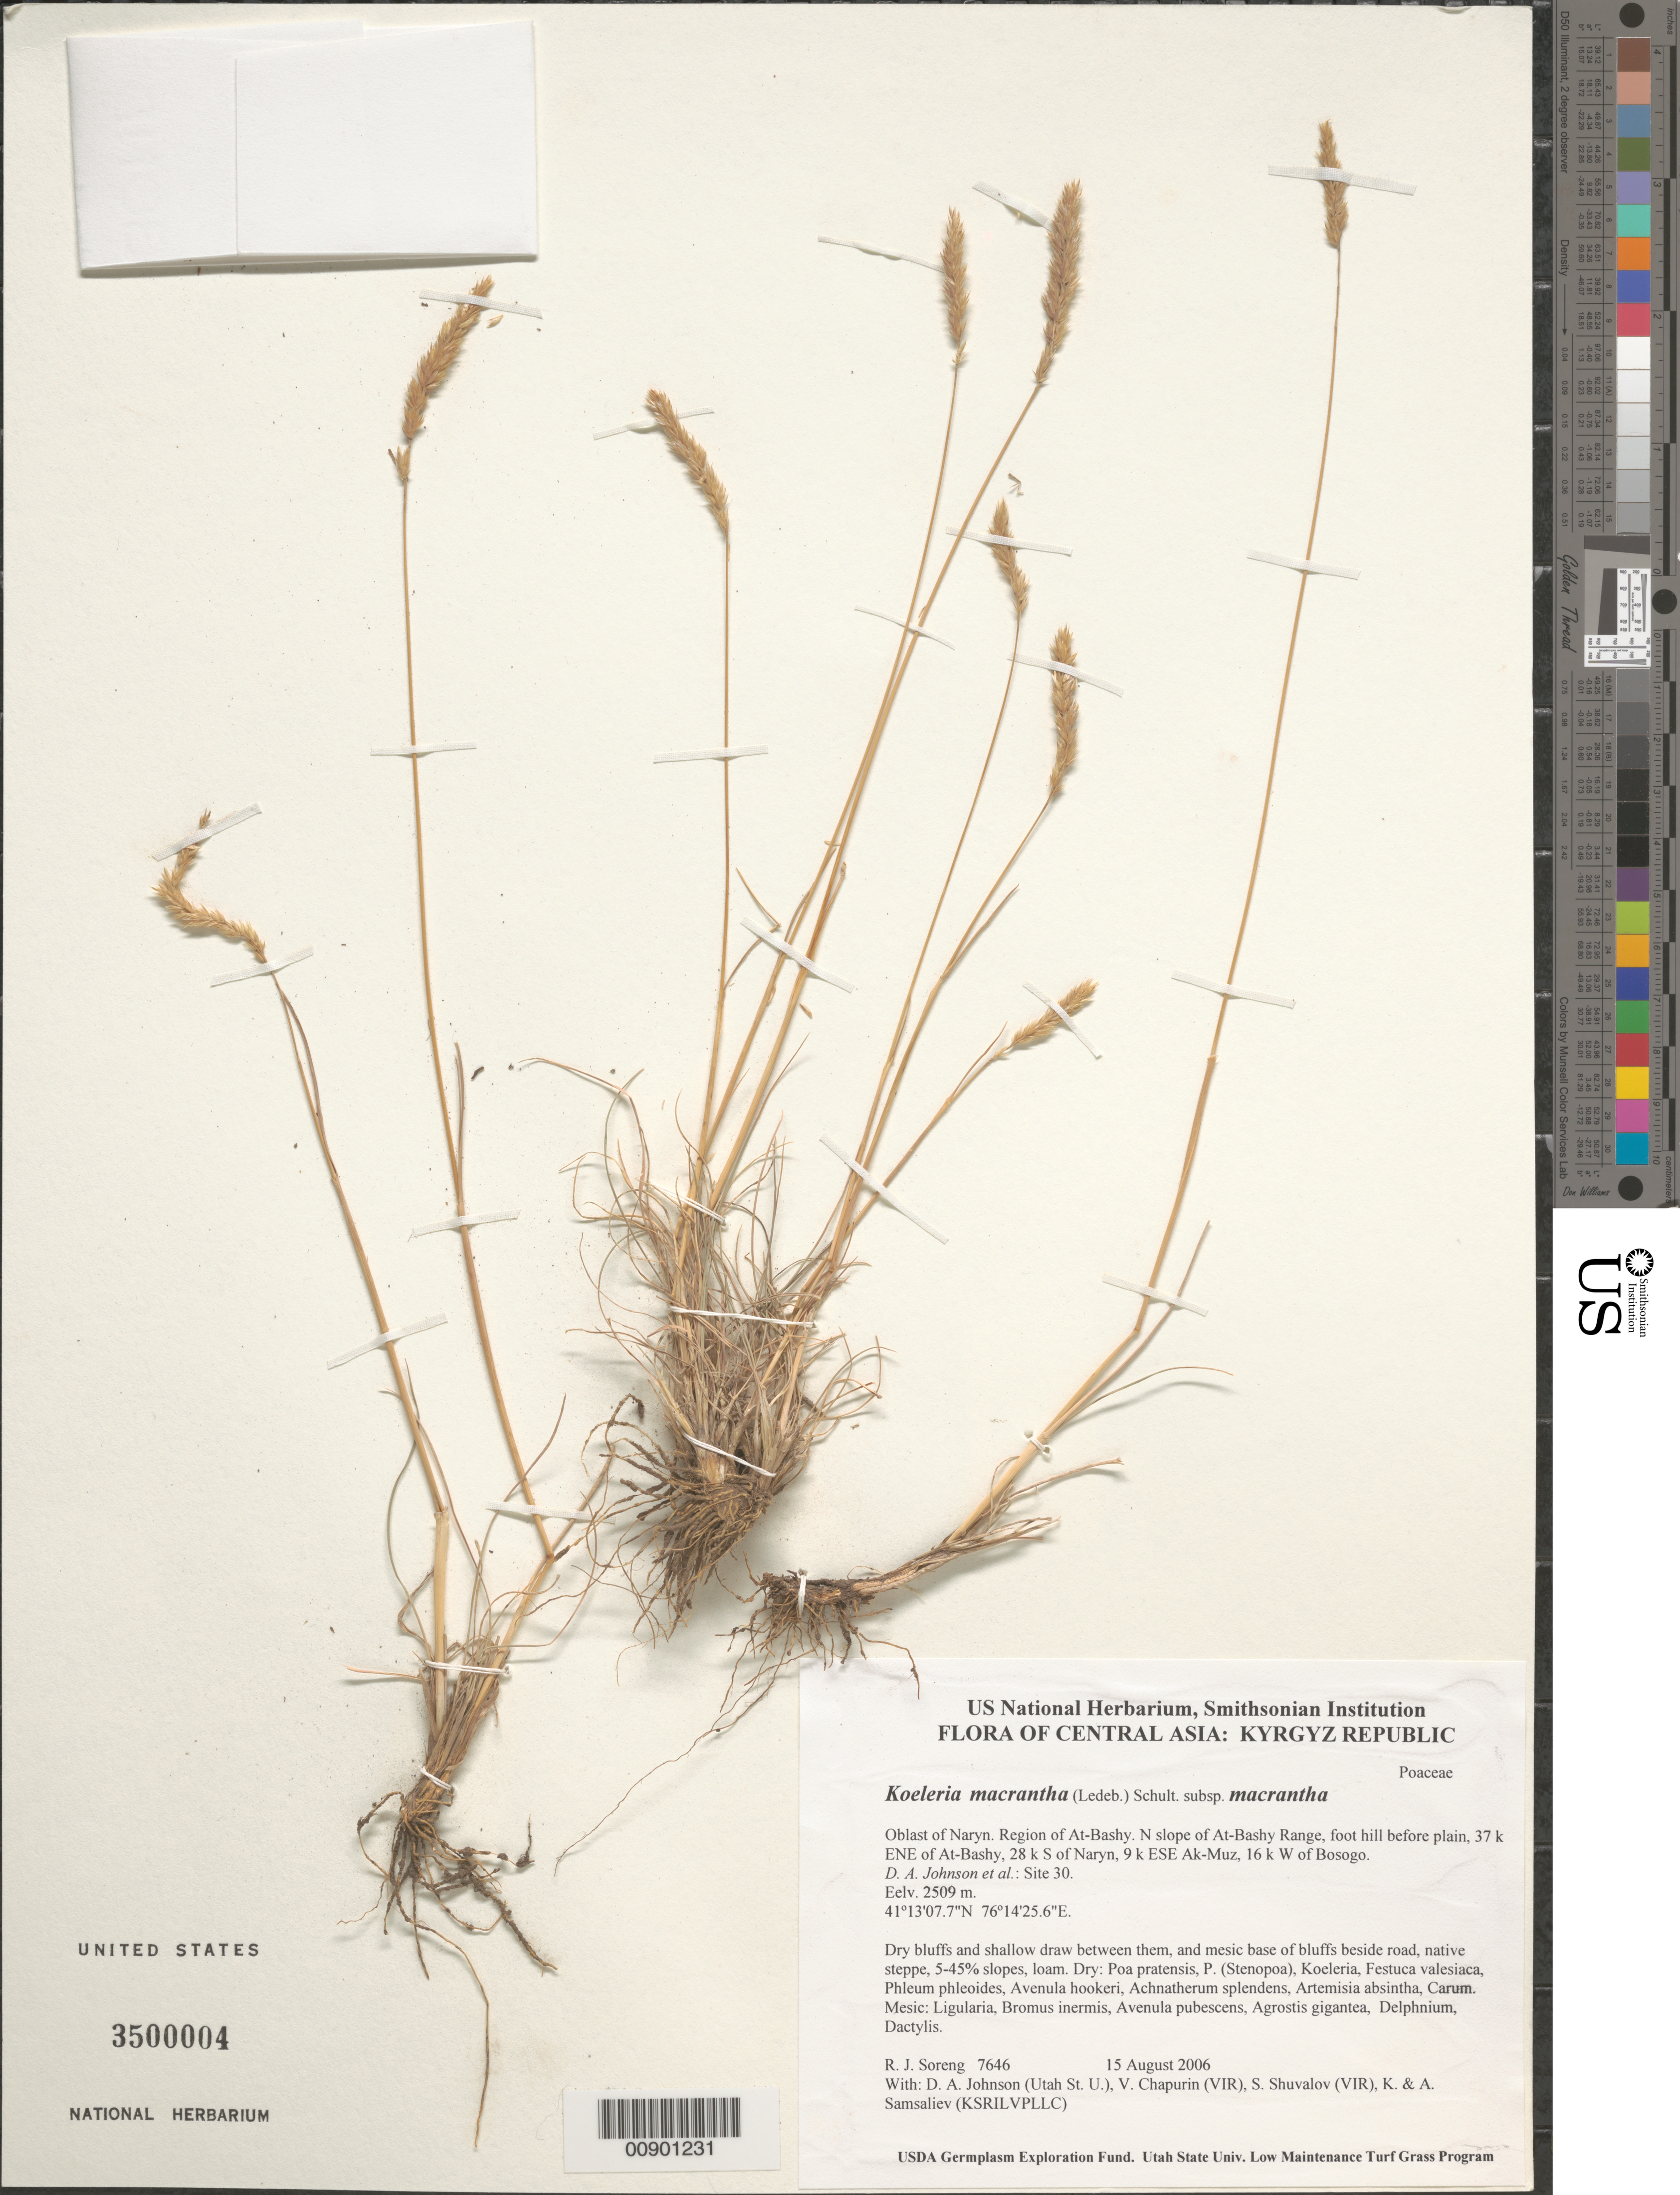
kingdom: Plantae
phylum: Tracheophyta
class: Liliopsida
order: Poales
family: Poaceae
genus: Koeleria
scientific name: Koeleria macrantha subsp. macrantha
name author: (Ledeb.) Schult.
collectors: R. J. Soreng, D. Johnson, S. Shuvalov, V. Chapurin, K. Samsaliev & A. Samsaliev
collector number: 7646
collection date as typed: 15 Aug 2006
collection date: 2006-08-15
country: Kyrgyzstan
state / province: Naryn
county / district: At-Bashy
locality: N slope of At-Bashy Range, foot hill before plain, 37 km ENE of At-Bashy, 28 km S of Naryn, 9 km ESE Ak-Muz, 16 km W of Bosogo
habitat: Dry bluffs and shallow draw between them, and mesic base of bluffs beside road, native steppe, 5-45% slopes, loam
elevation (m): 2509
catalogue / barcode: US 3500004